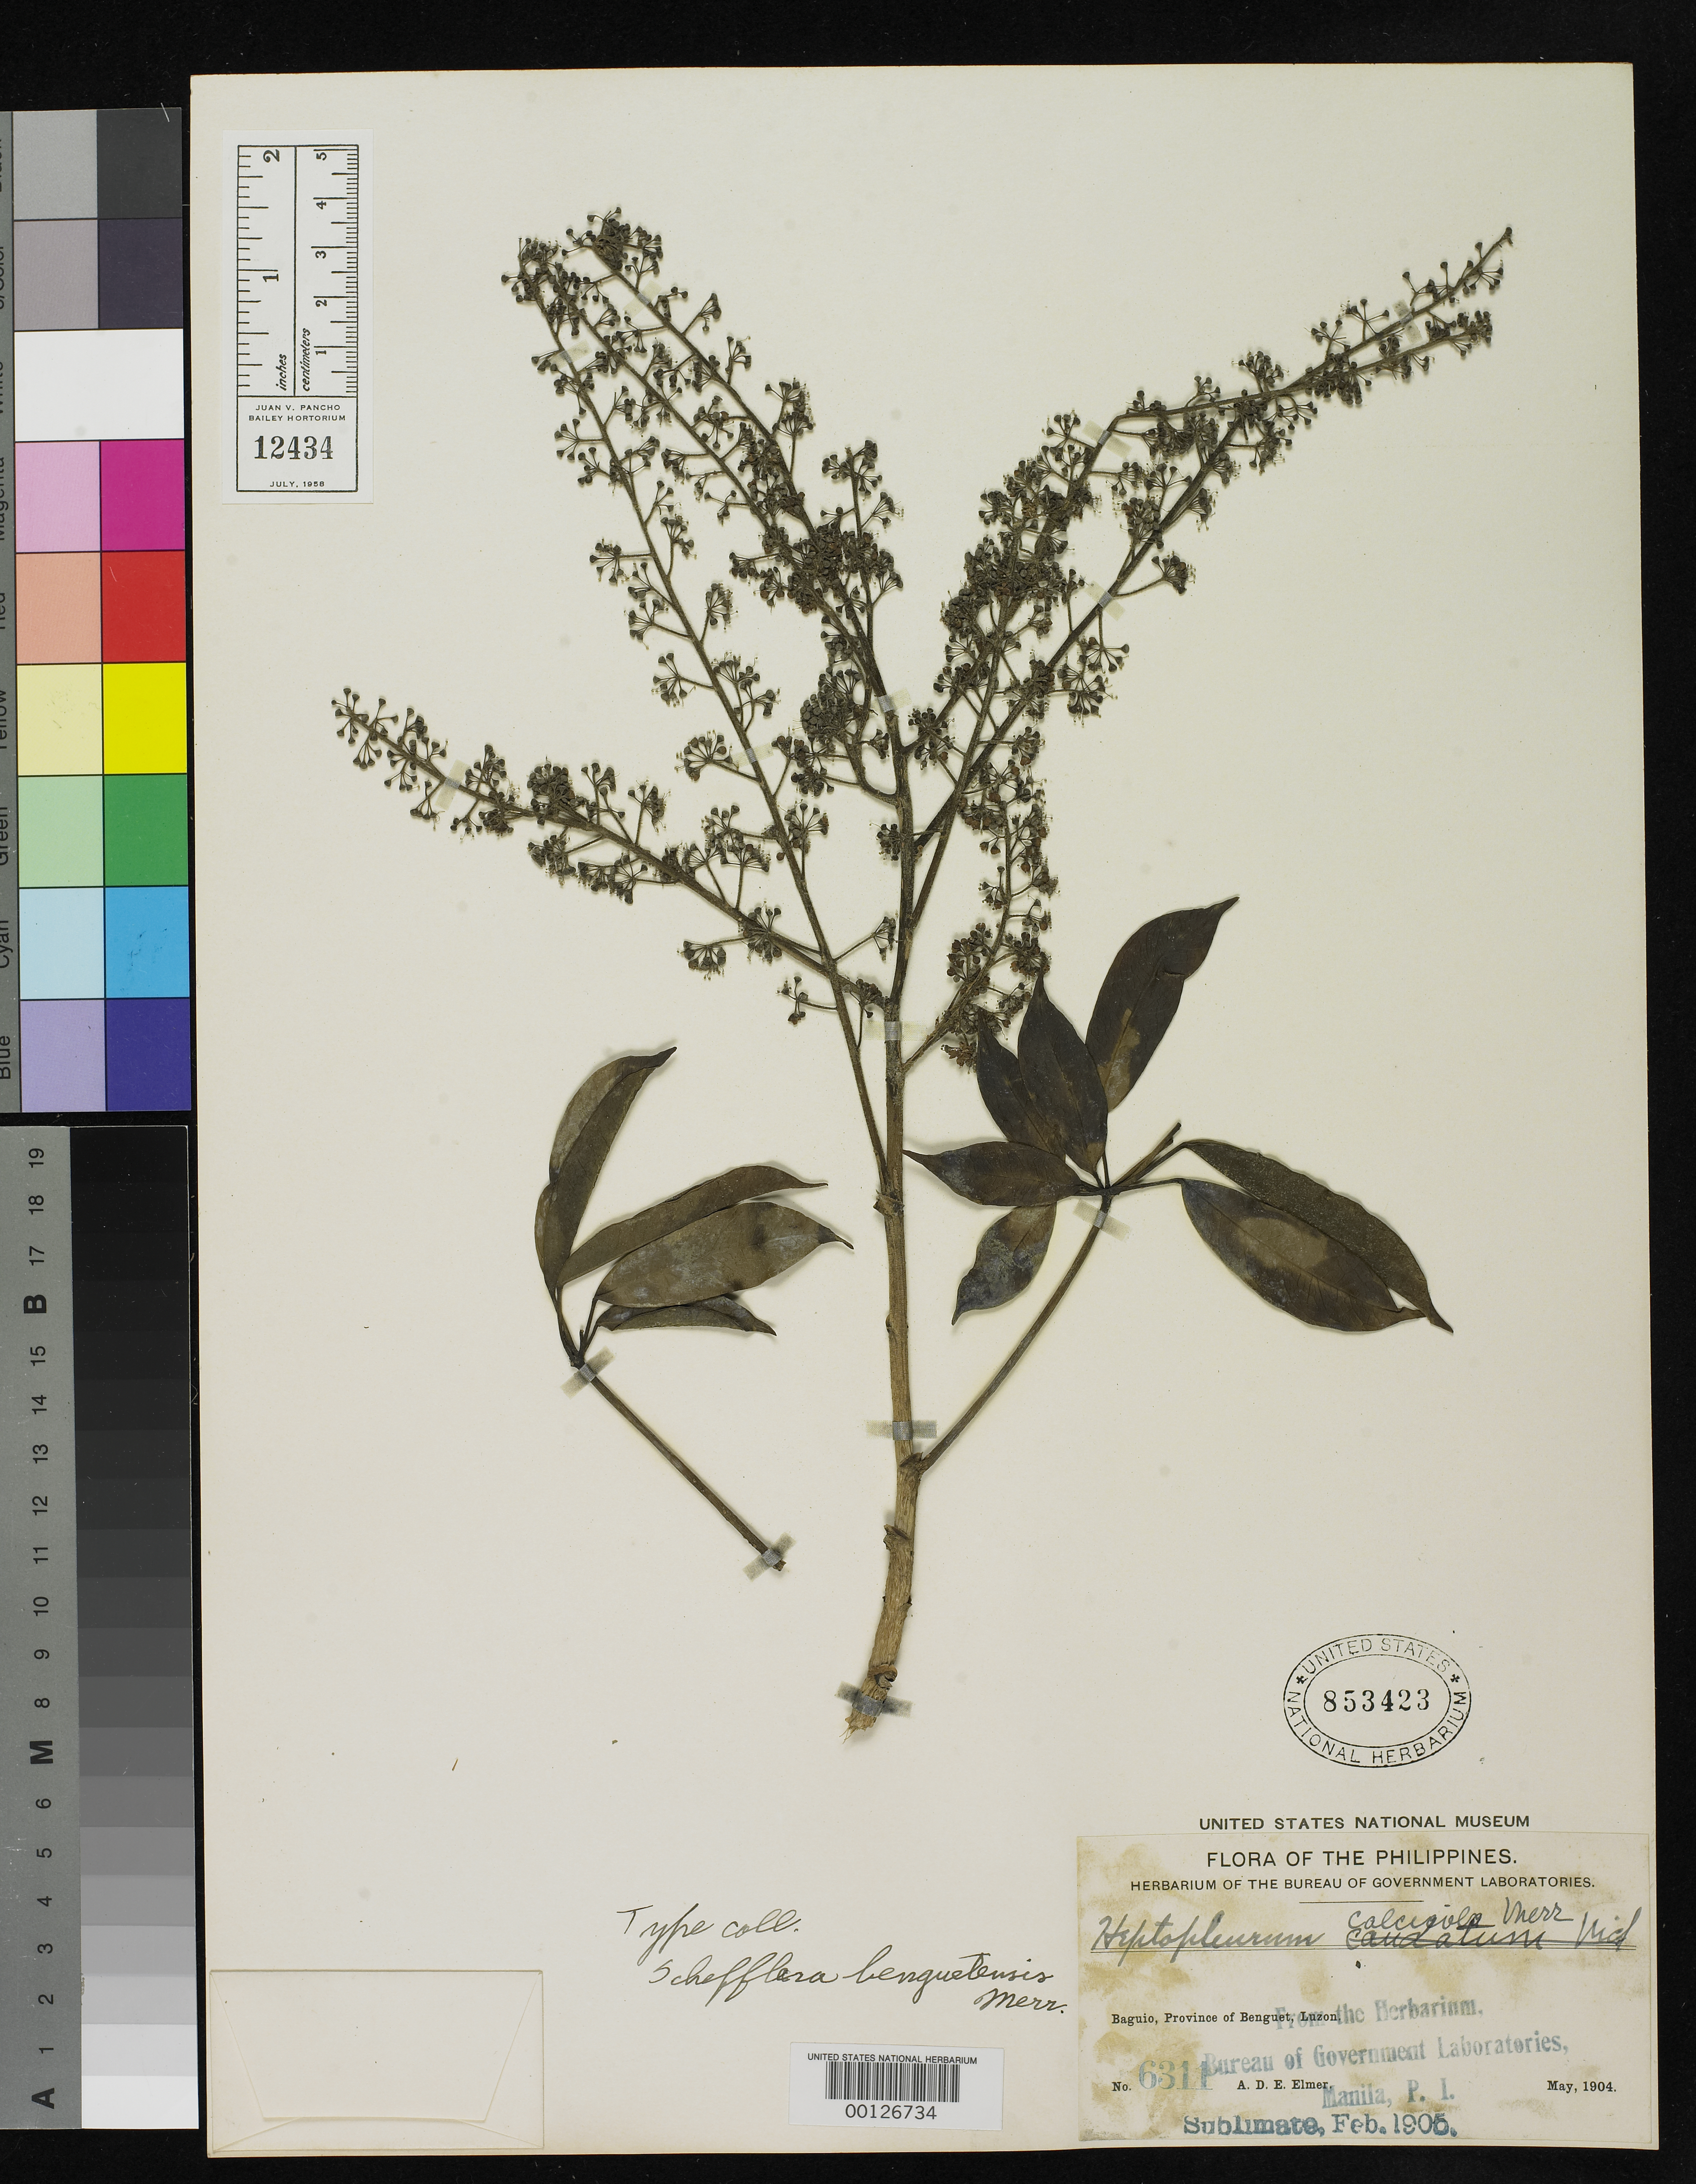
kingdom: Plantae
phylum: Tracheophyta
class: Magnoliopsida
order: Apiales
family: Araliaceae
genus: Schefflera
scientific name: Schefflera benguetensis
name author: Merr.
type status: Isotype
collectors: A. D. E. Elmer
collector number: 6311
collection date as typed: May 1904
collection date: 1904-05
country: Philippines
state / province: Cordillera (Administrative Region)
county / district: Benguet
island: Luzon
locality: Baguio.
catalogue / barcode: US 853423